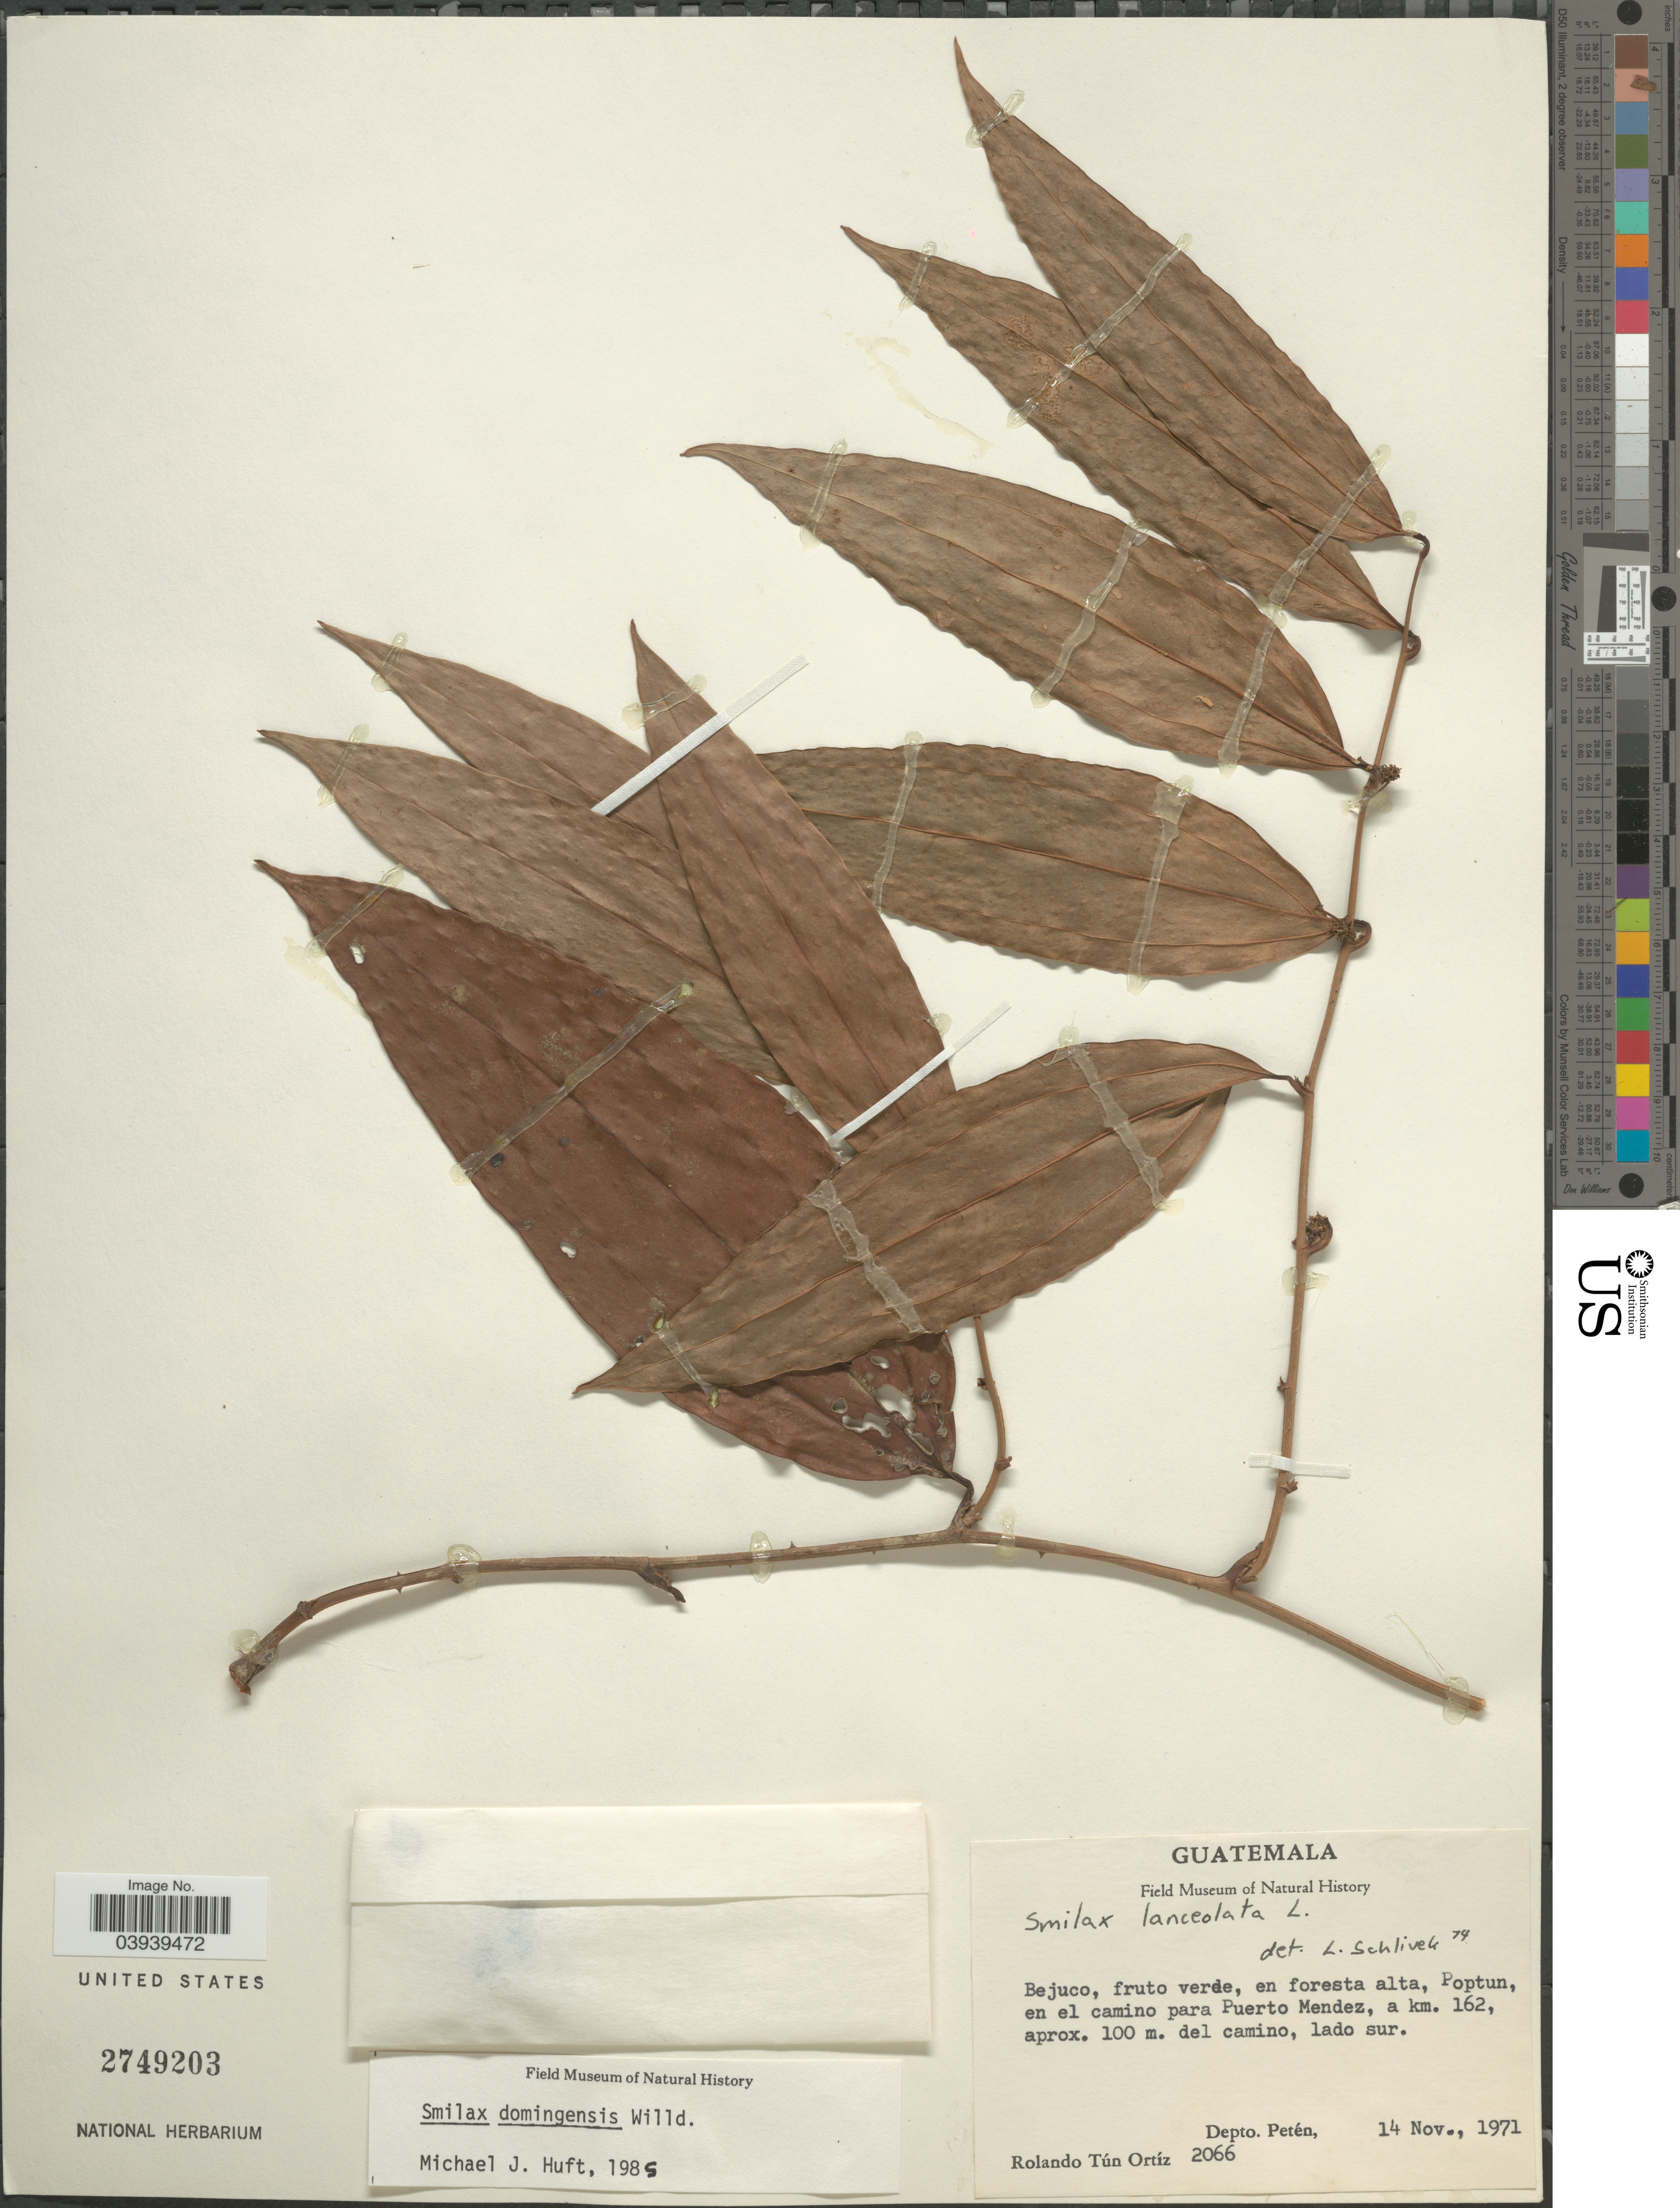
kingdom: Plantae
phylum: Tracheophyta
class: Liliopsida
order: Liliales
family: Smilacaceae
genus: Smilax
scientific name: Smilax domingensis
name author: Willd.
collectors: R. Tún Ortíz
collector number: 2066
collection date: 1971-11-14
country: Guatemala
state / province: El Peten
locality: Poptun, en el camino para Puerto Mendez, a km. 162. Depto. Petén.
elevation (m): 100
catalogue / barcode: US 2749203